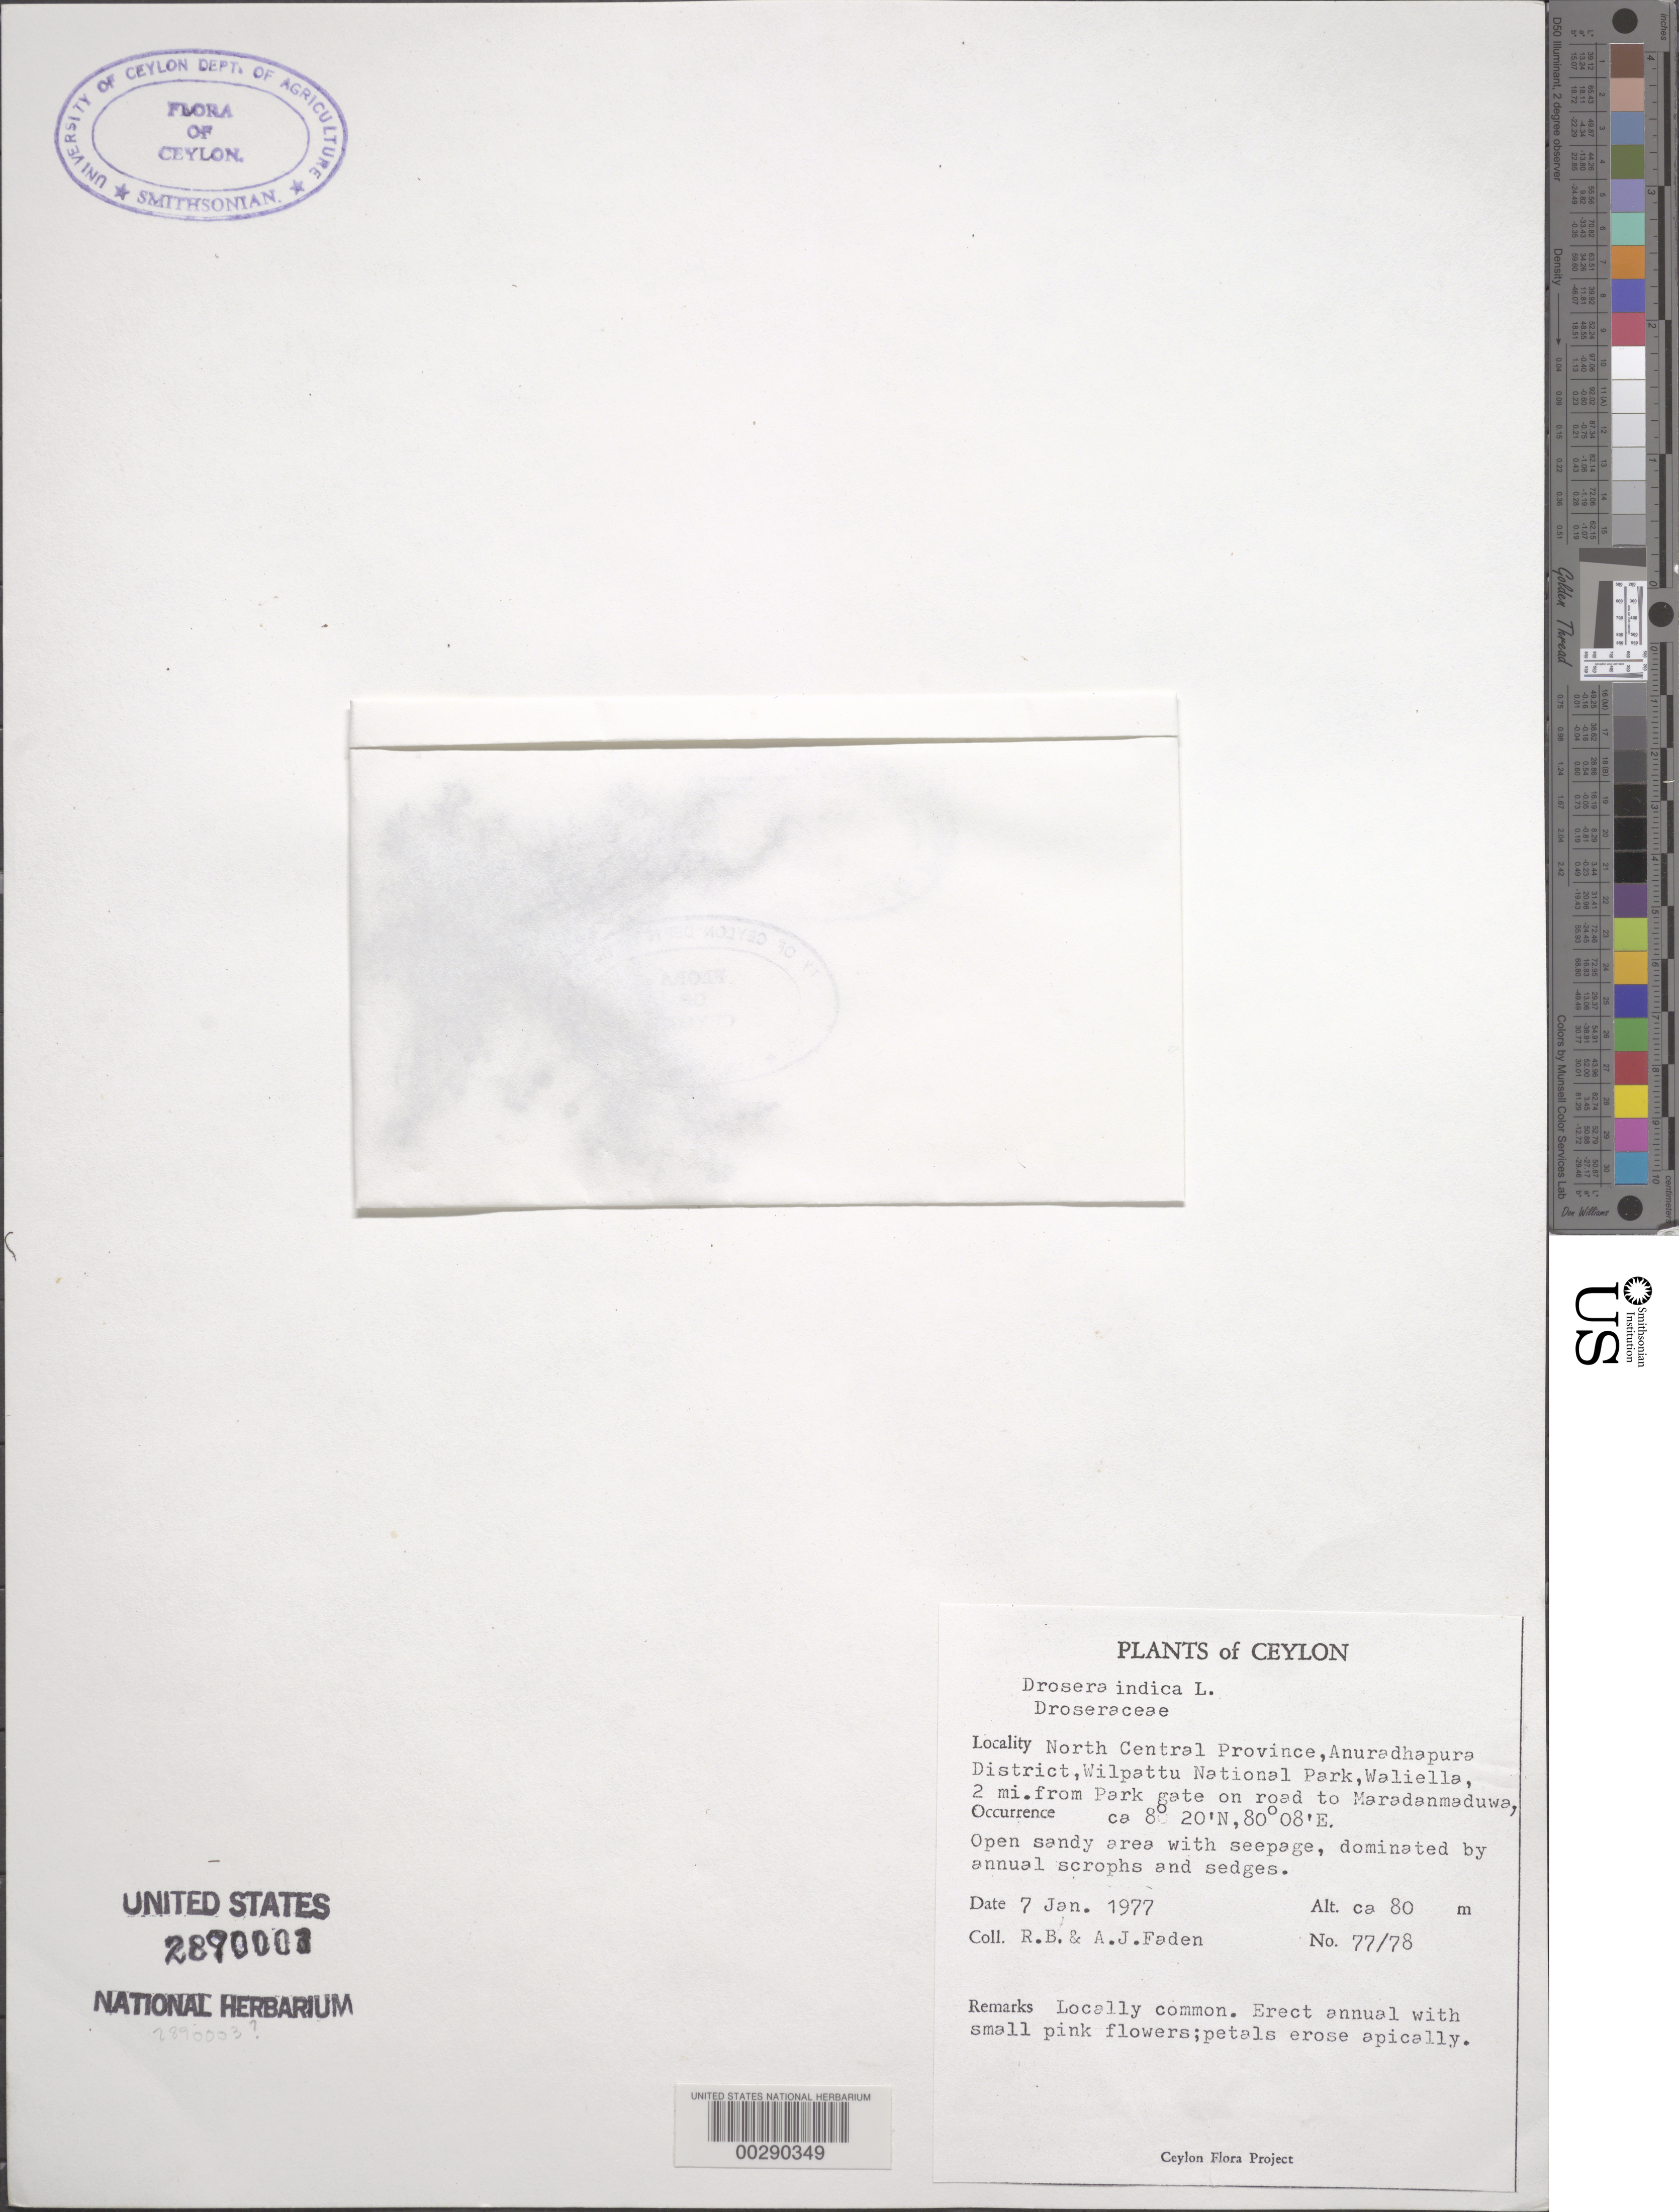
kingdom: Plantae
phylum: Tracheophyta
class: Magnoliopsida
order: Caryophyllales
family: Droseraceae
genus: Drosera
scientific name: Drosera indica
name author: L.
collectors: R. B. Faden & A. J. Faden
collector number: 77/78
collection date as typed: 07 Jan 1977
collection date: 1977-01-07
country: Sri Lanka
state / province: North Central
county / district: Anuradhapura Dist.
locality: Wilpattu National Park, Waliella, road to Maradanmaduwa.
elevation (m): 80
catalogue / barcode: US 2890003